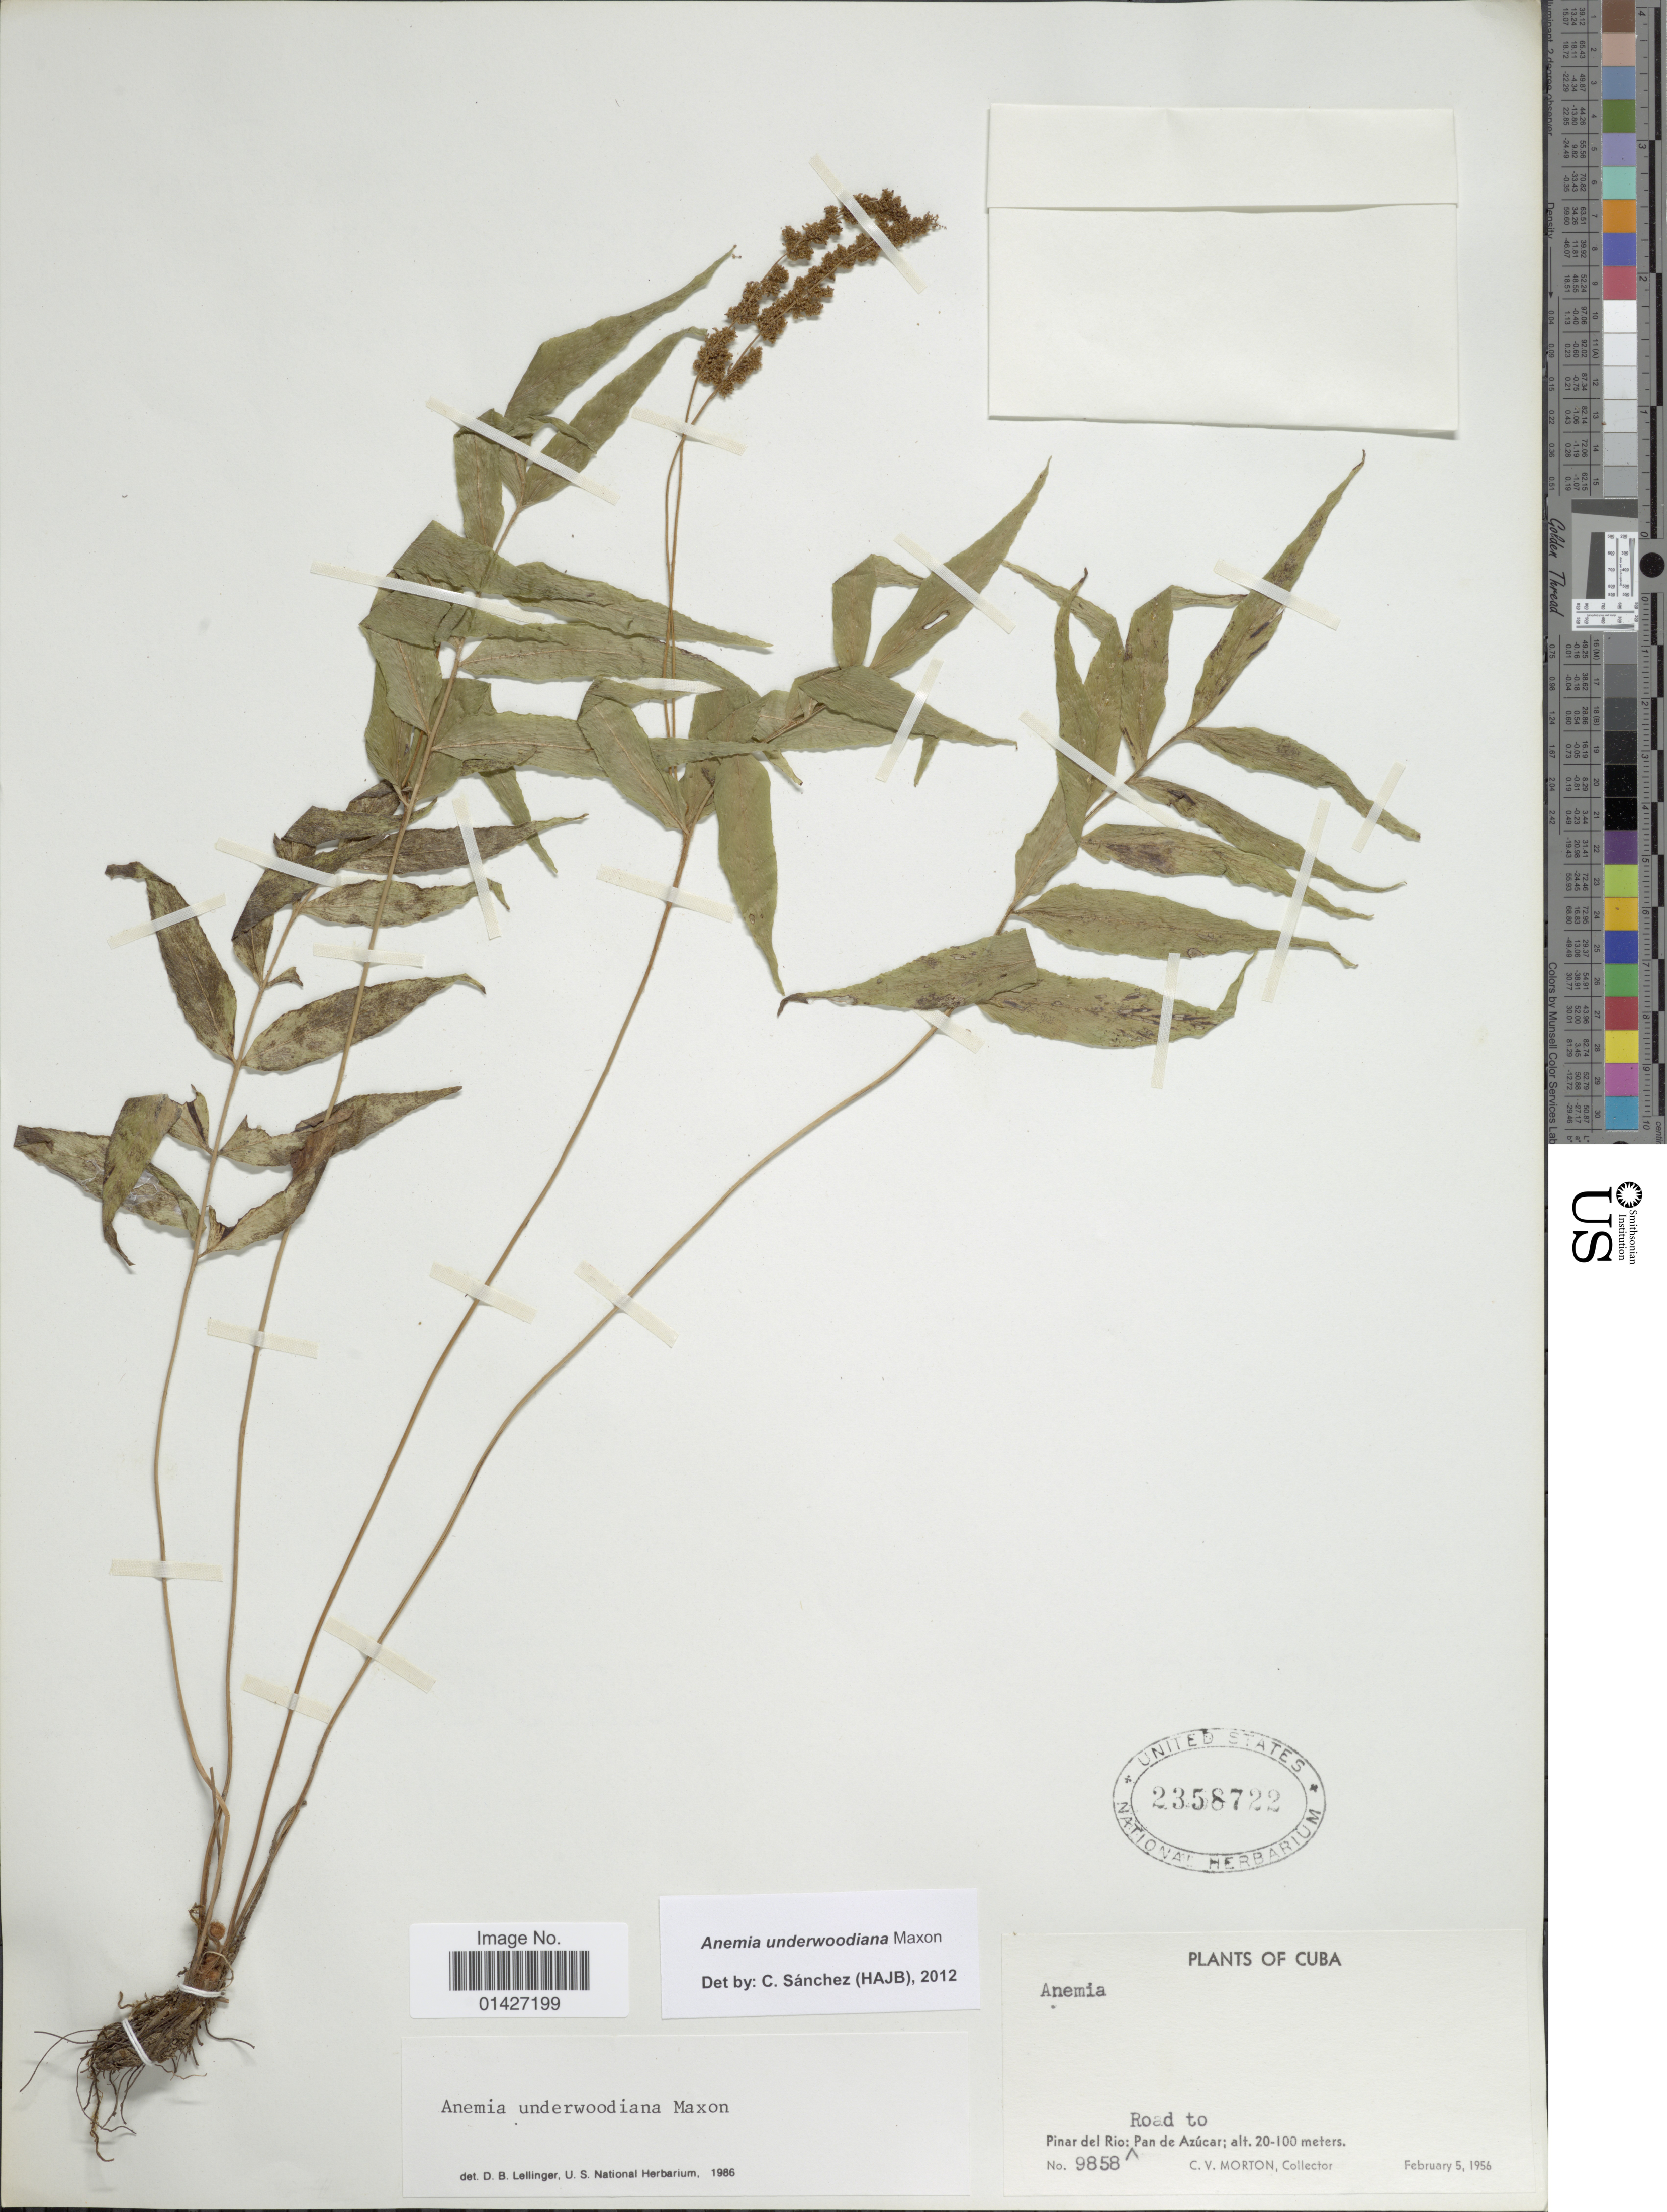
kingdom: Plantae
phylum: Tracheophyta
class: Polypodiopsida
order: Schizaeales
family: Anemiaceae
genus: Anemia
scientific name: Anemia underwoodiana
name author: Maxon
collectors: C. V. Morton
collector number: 9858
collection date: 1956-02-05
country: Cuba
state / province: Pinar del Río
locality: Road to Pan de Ezúcar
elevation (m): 20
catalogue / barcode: US 2358722